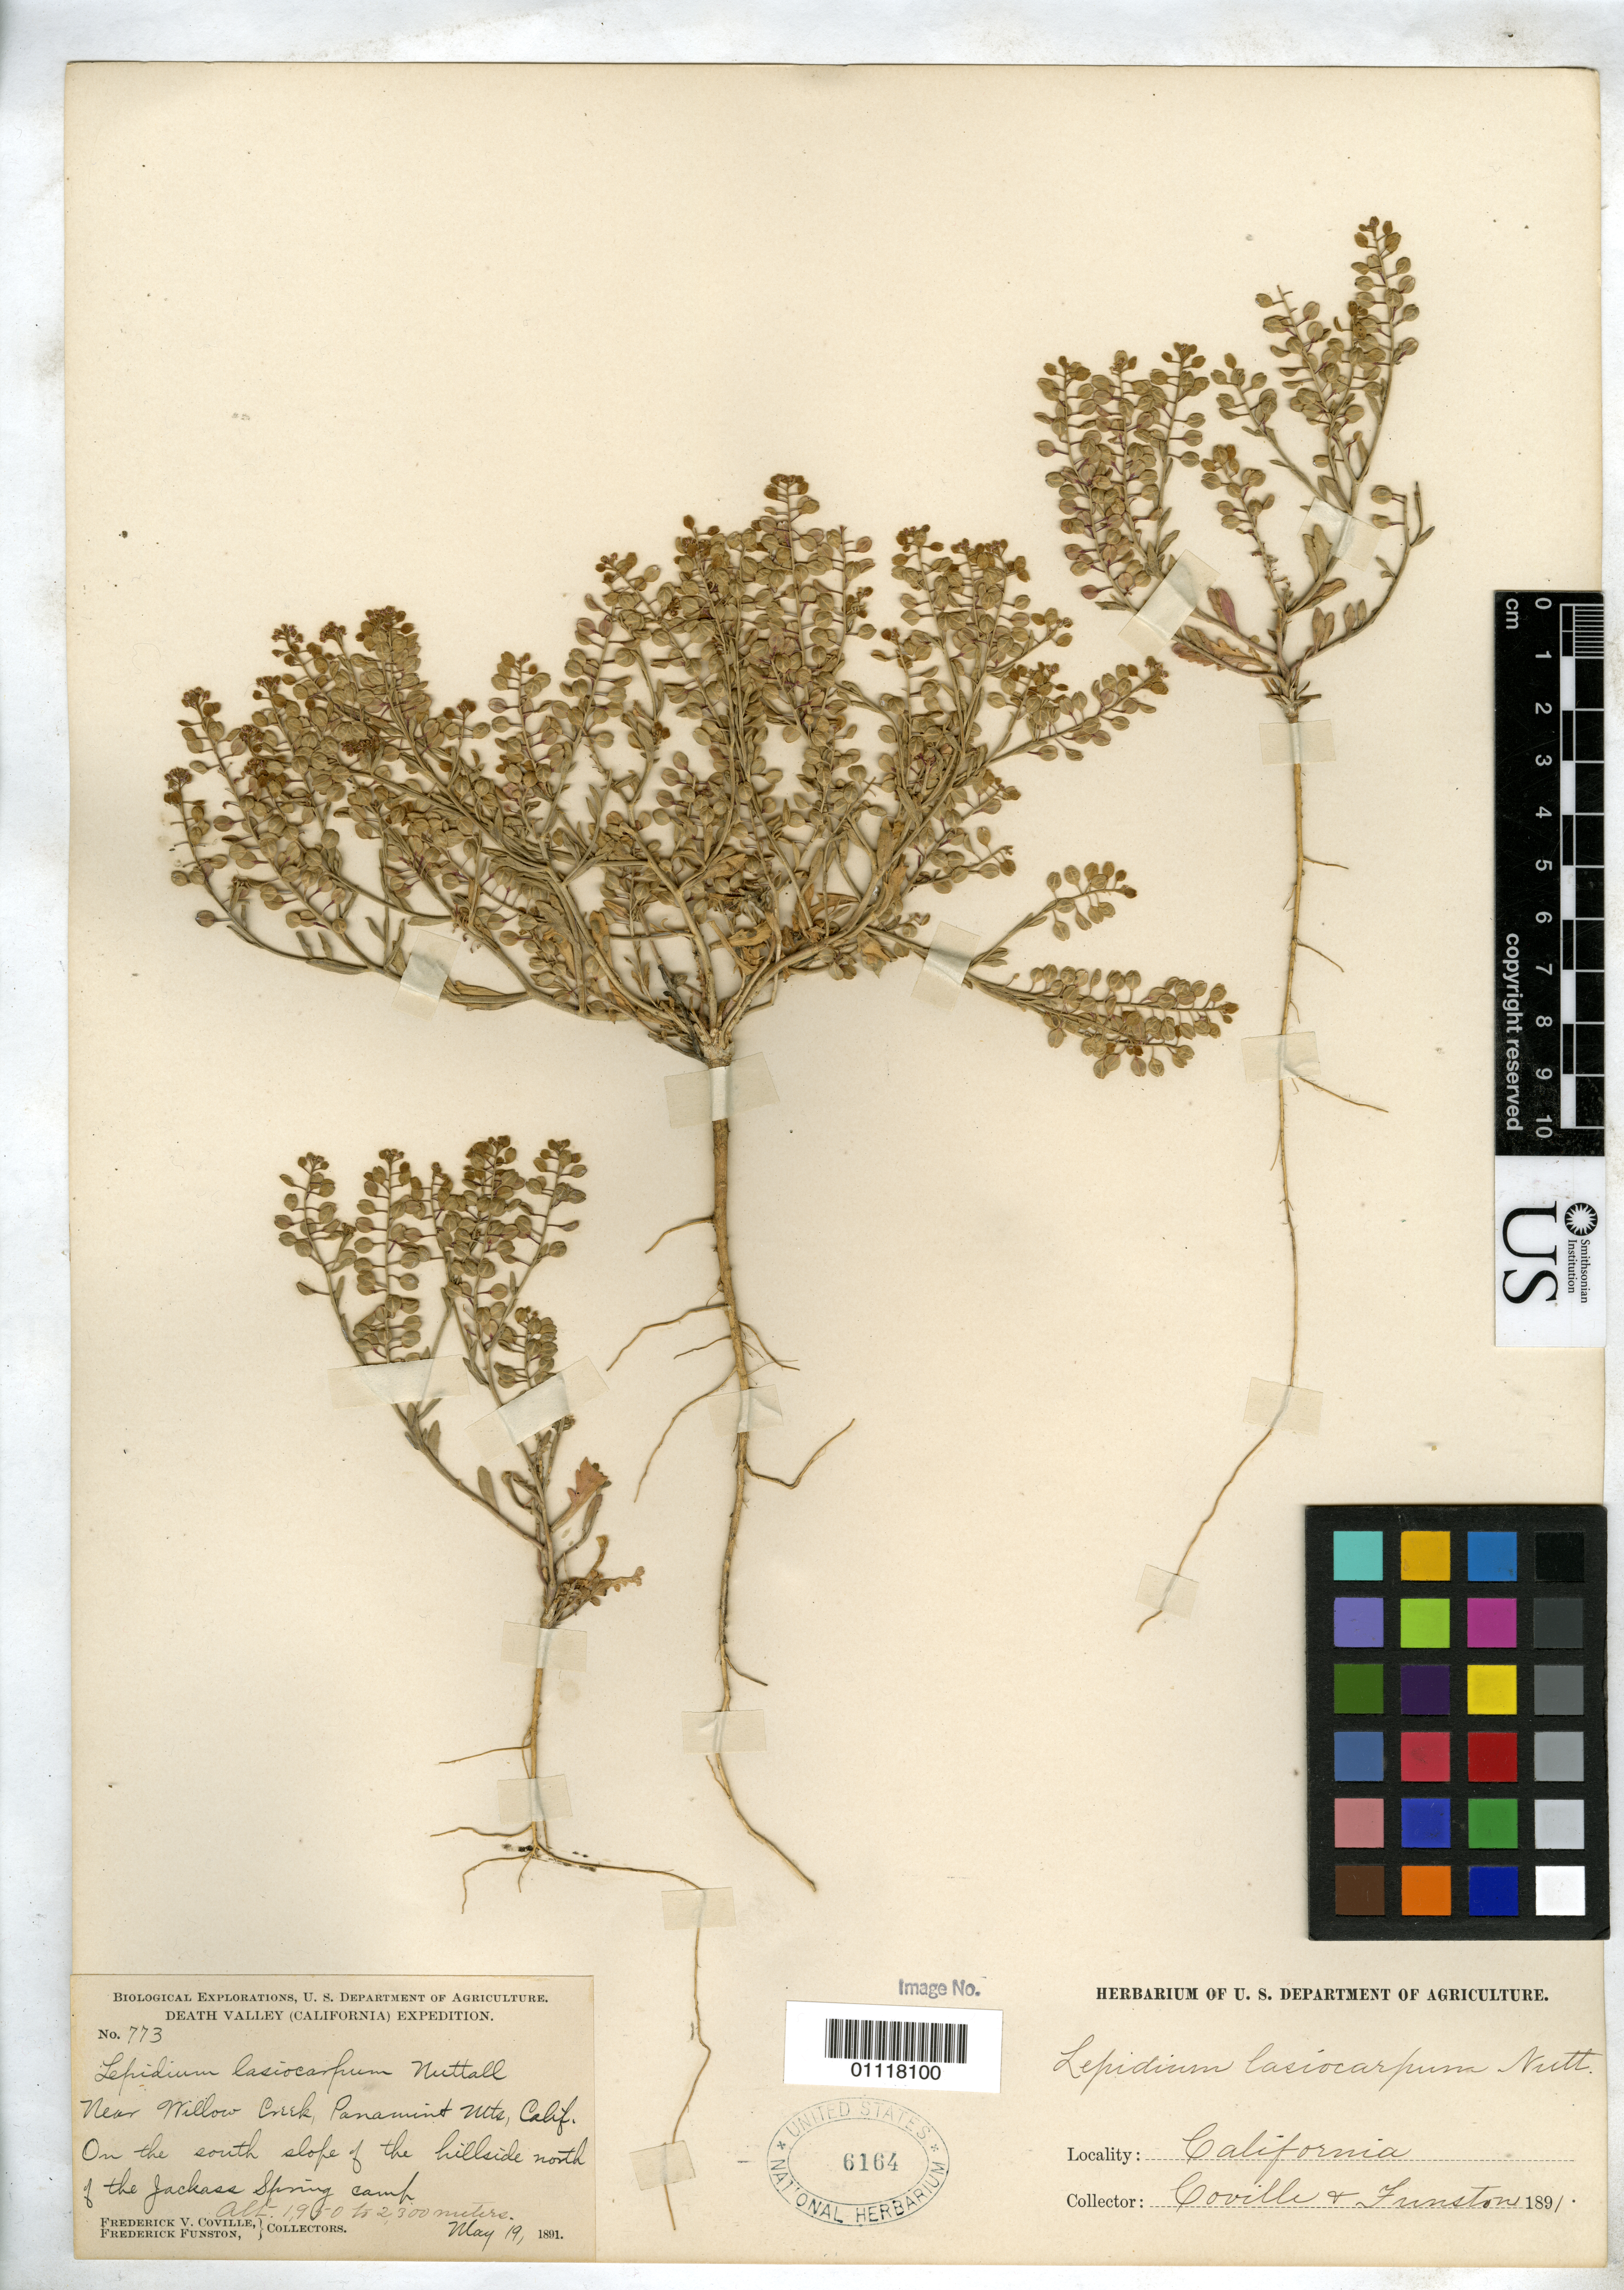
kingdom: Plantae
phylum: Tracheophyta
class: Magnoliopsida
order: Brassicales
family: Brassicaceae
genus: Lepidium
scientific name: Lepidium lasiocarpum var. lasiocarpum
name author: Nutt.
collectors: F. V. Coville & F. Funston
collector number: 773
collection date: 1891-05-19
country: United States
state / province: California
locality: Near Willow Creek, Panamint Mts, on the south slope of the hillside north of the Jackass Spring camp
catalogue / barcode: US 6164